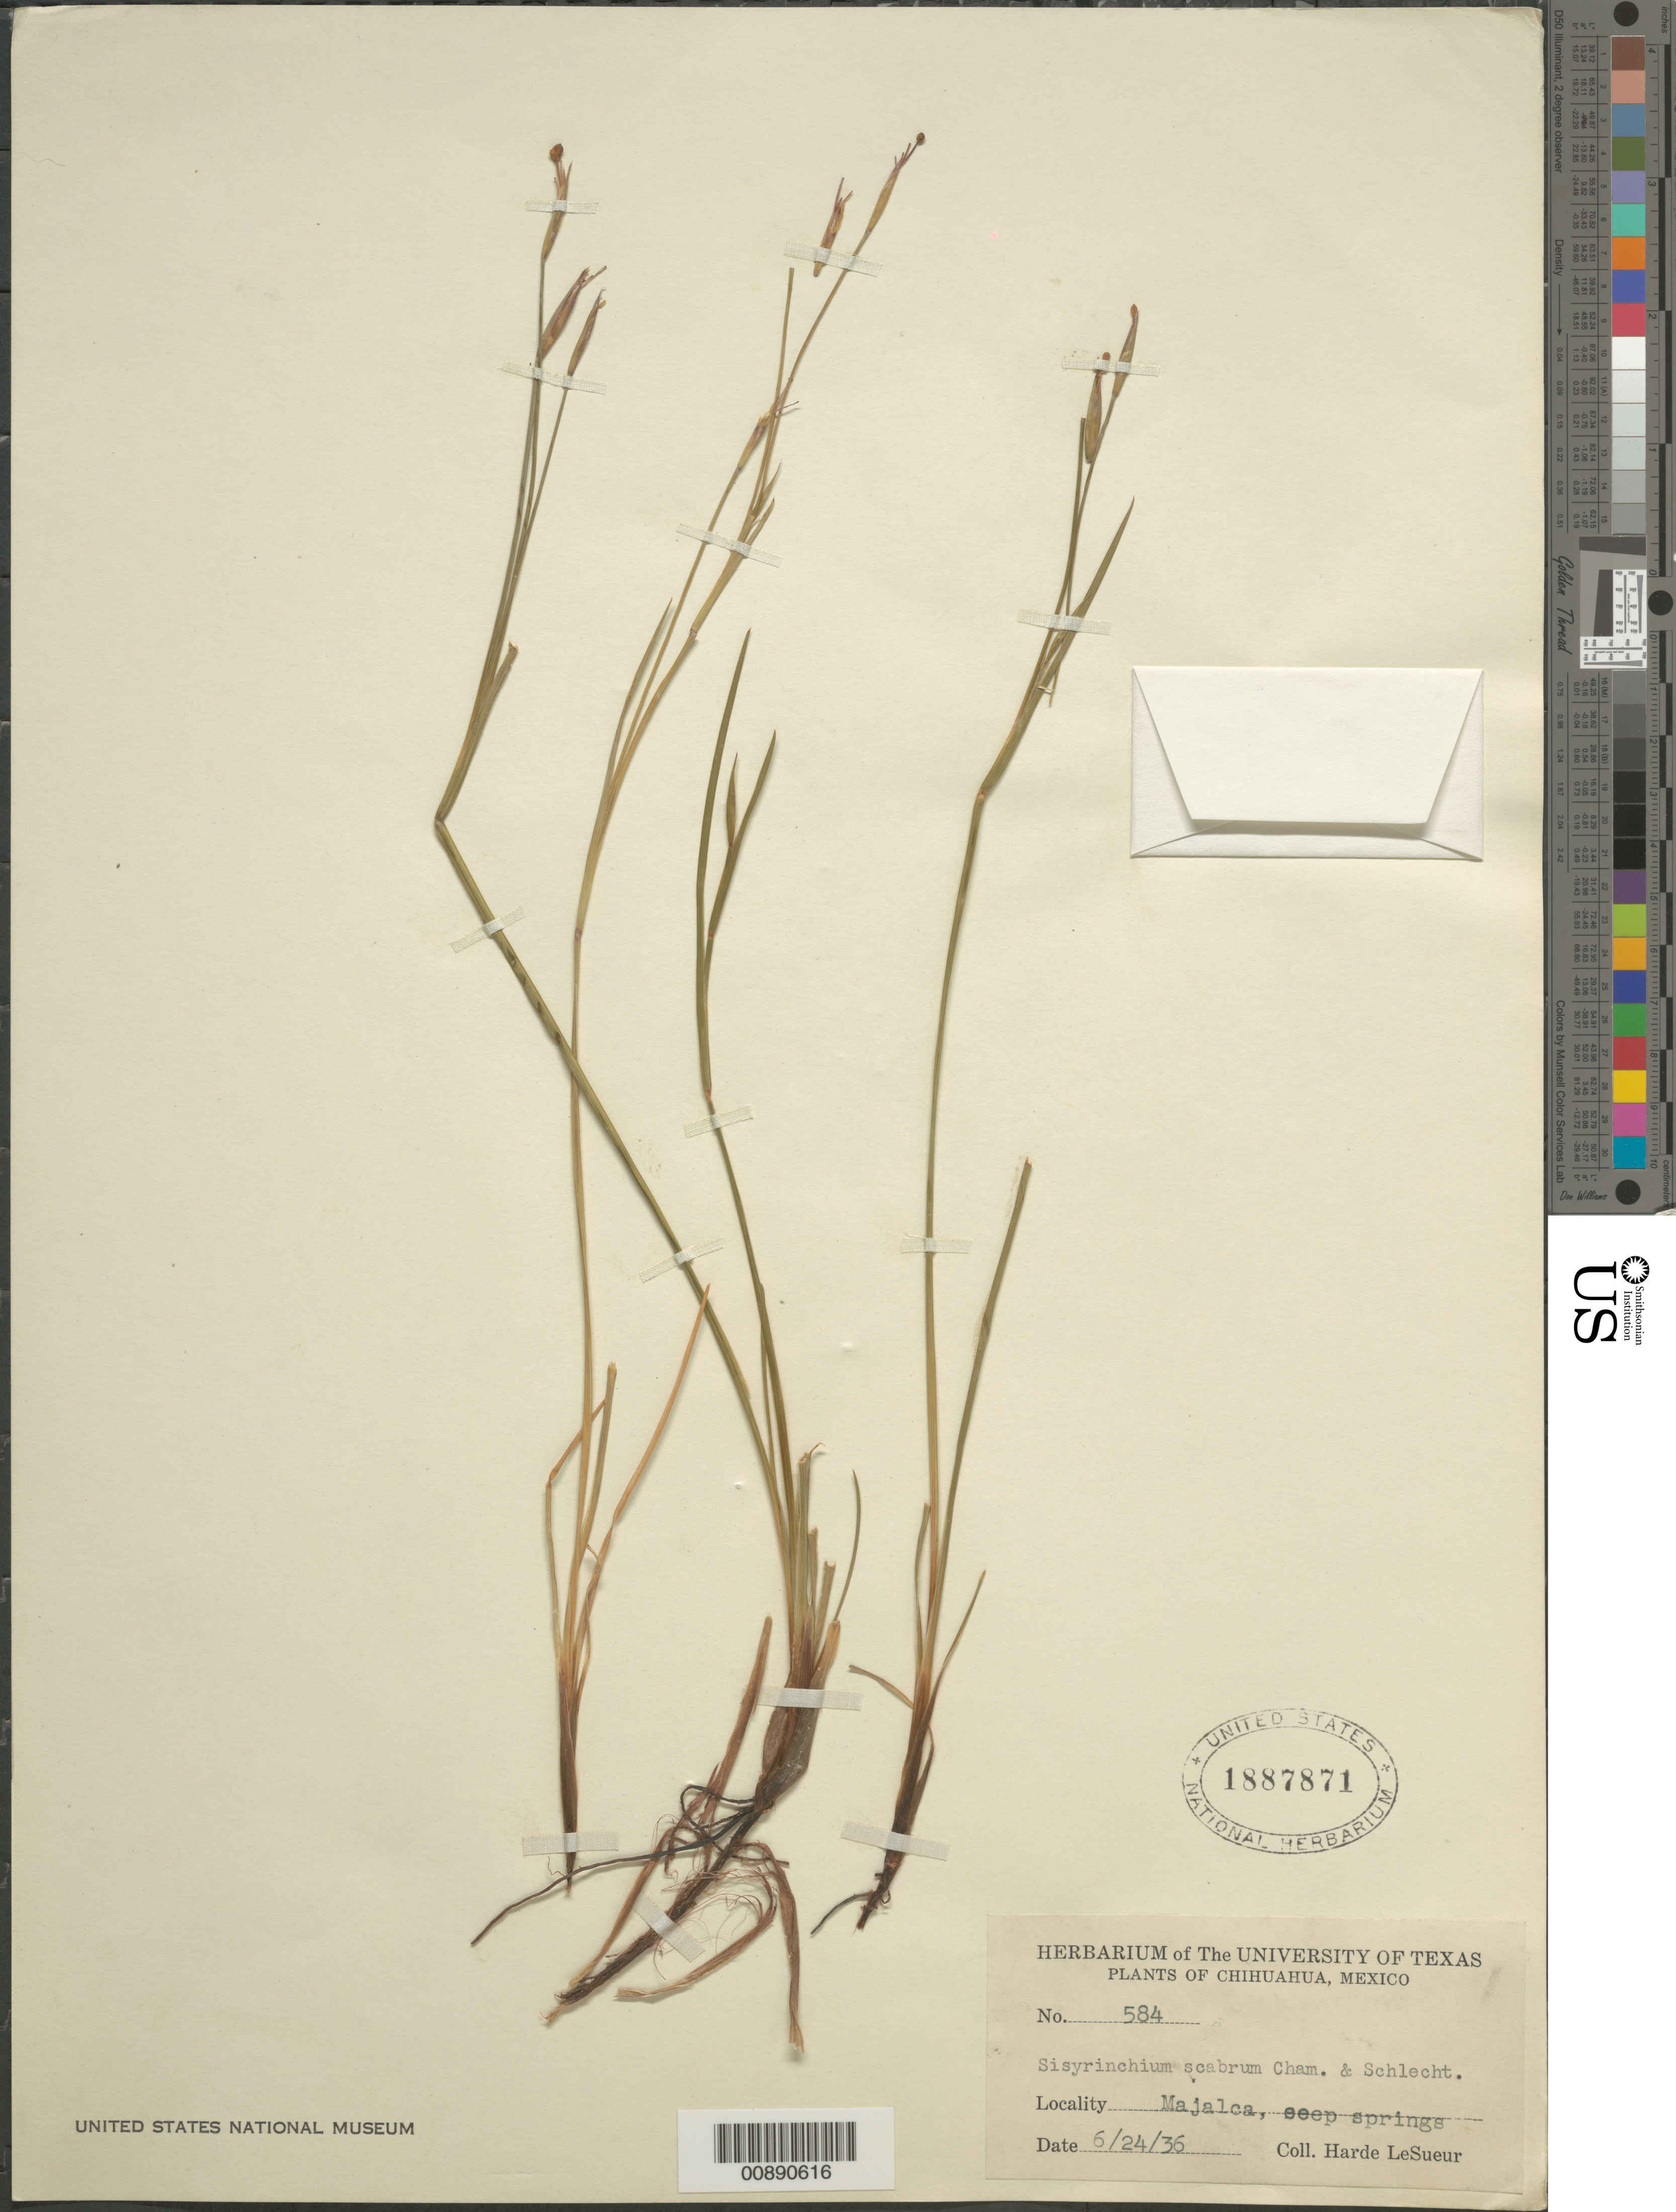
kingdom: Plantae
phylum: Tracheophyta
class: Liliopsida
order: Asparagales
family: Iridaceae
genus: Sisyrinchium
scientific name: Sisyrinchium scabrum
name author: Schltdl. & Cham.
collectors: D. H. LeSueur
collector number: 584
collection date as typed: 24 Jun 1936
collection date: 1936-06-24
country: Mexico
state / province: Chihuahua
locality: Majalca, Chihuahua.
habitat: Seep springs.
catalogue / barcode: US 1887871